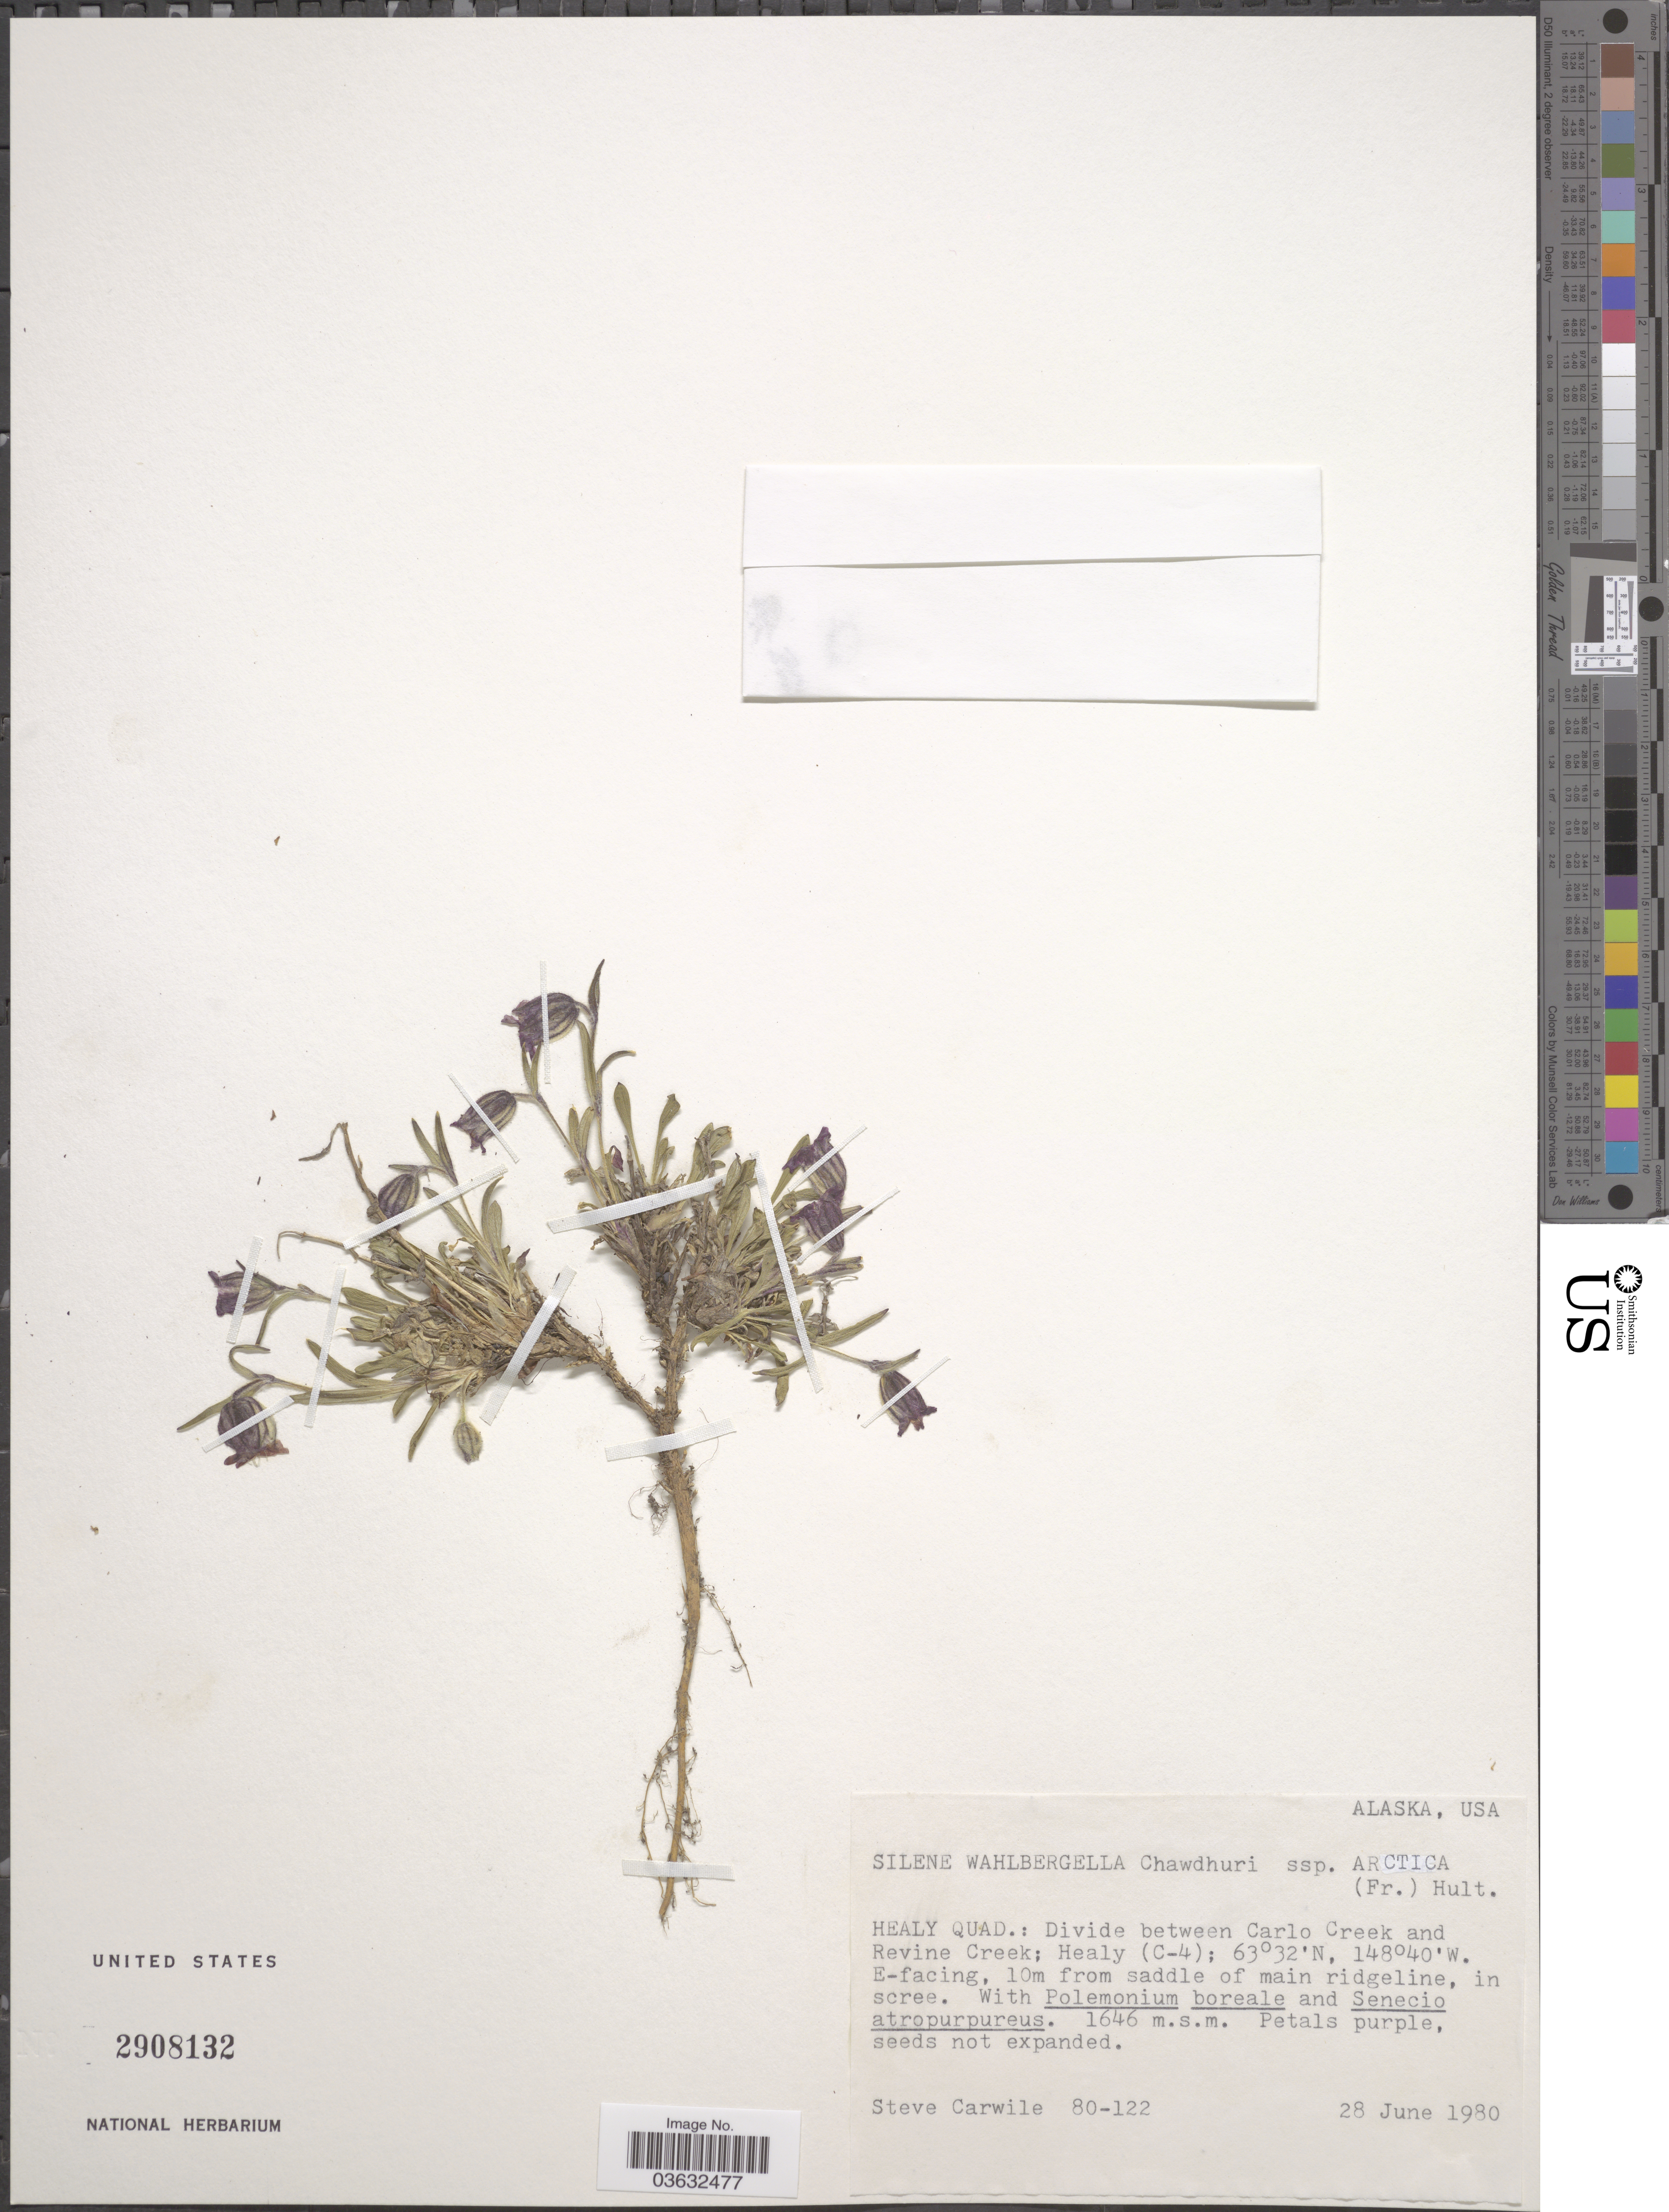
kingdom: Plantae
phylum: Tracheophyta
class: Magnoliopsida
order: Caryophyllales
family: Caryophyllaceae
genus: Wahlbergella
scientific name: Wahlbergella apetala var. arctica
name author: Th. Fr.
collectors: S. Carwile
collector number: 80-122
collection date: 1980-06-28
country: United States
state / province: Alaska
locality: Healy Quad.: Divide between Carlo Creek and Revine Creek; Healy (C-4). E-facing.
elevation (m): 1646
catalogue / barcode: US 2908132